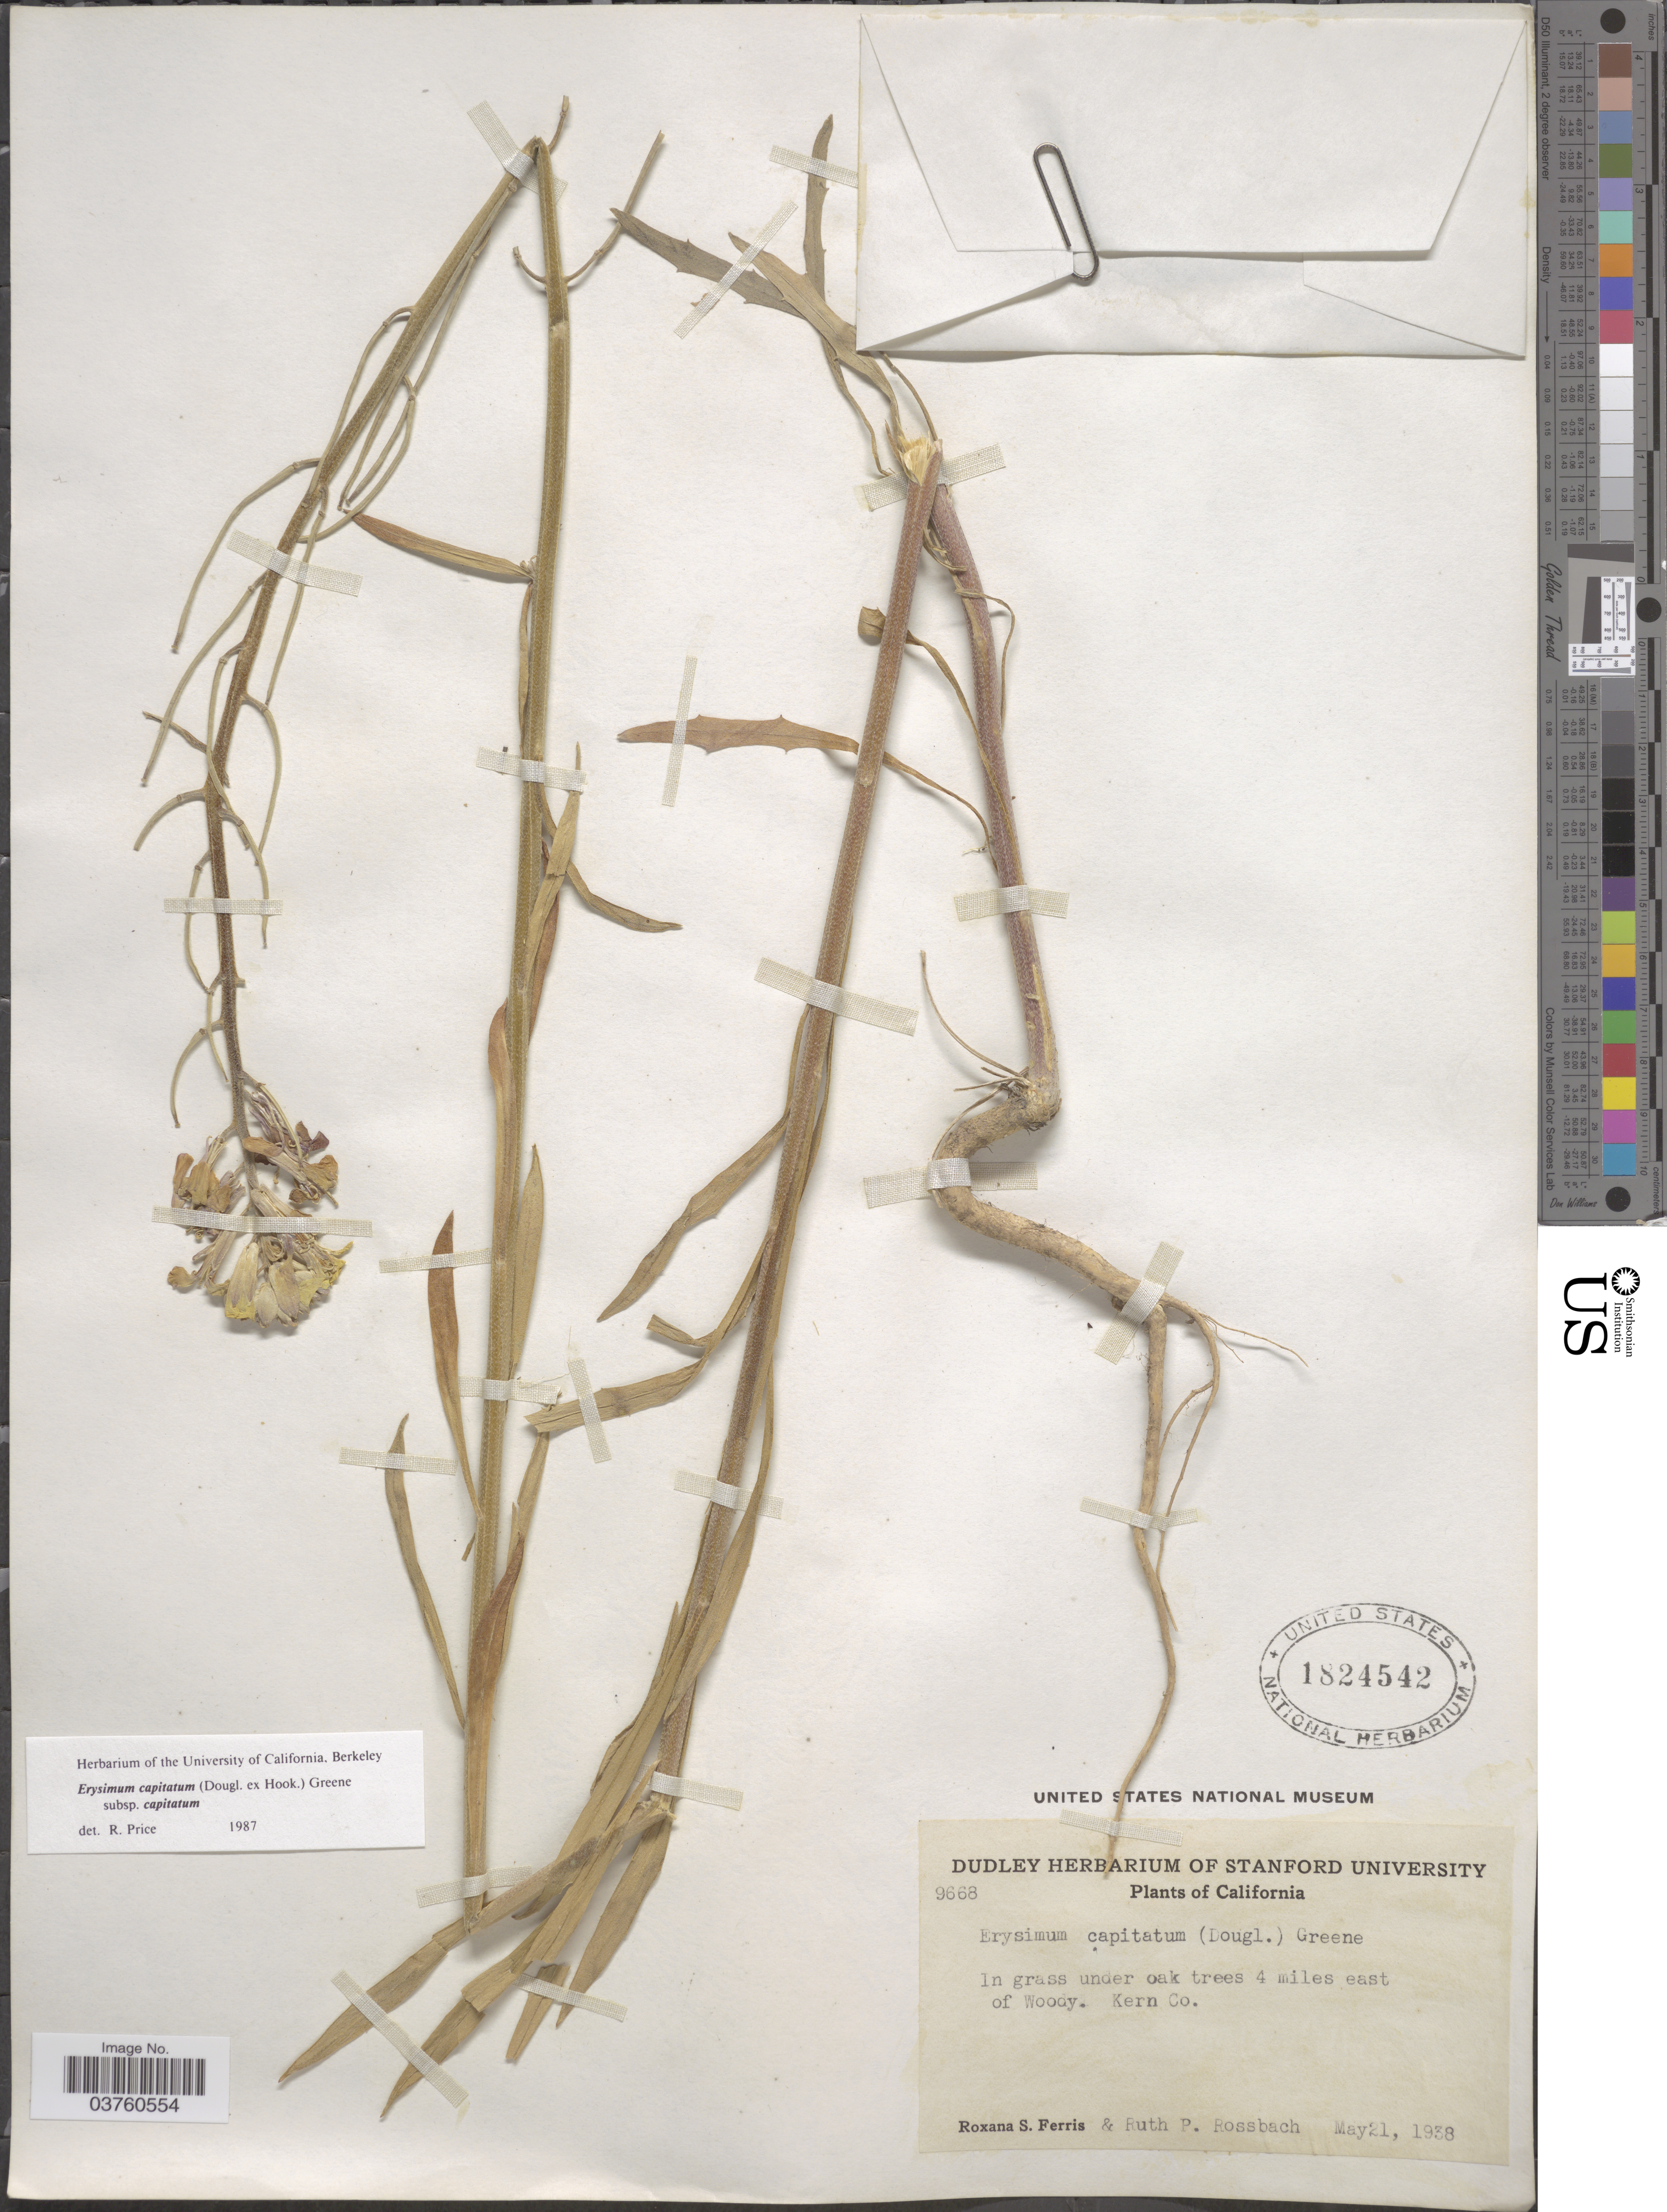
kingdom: Plantae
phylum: Tracheophyta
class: Magnoliopsida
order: Brassicales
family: Brassicaceae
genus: Erysimum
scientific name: Erysimum capitatum subsp. capitatum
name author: (Douglas ex Hook.) Greene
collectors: R. S. Ferris & R. P. Rossbach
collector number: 9668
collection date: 1938-05-21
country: United States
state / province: California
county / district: Kern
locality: In grass under oak trees 4 miles east of Woody. Kern Co.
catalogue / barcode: US 1824542